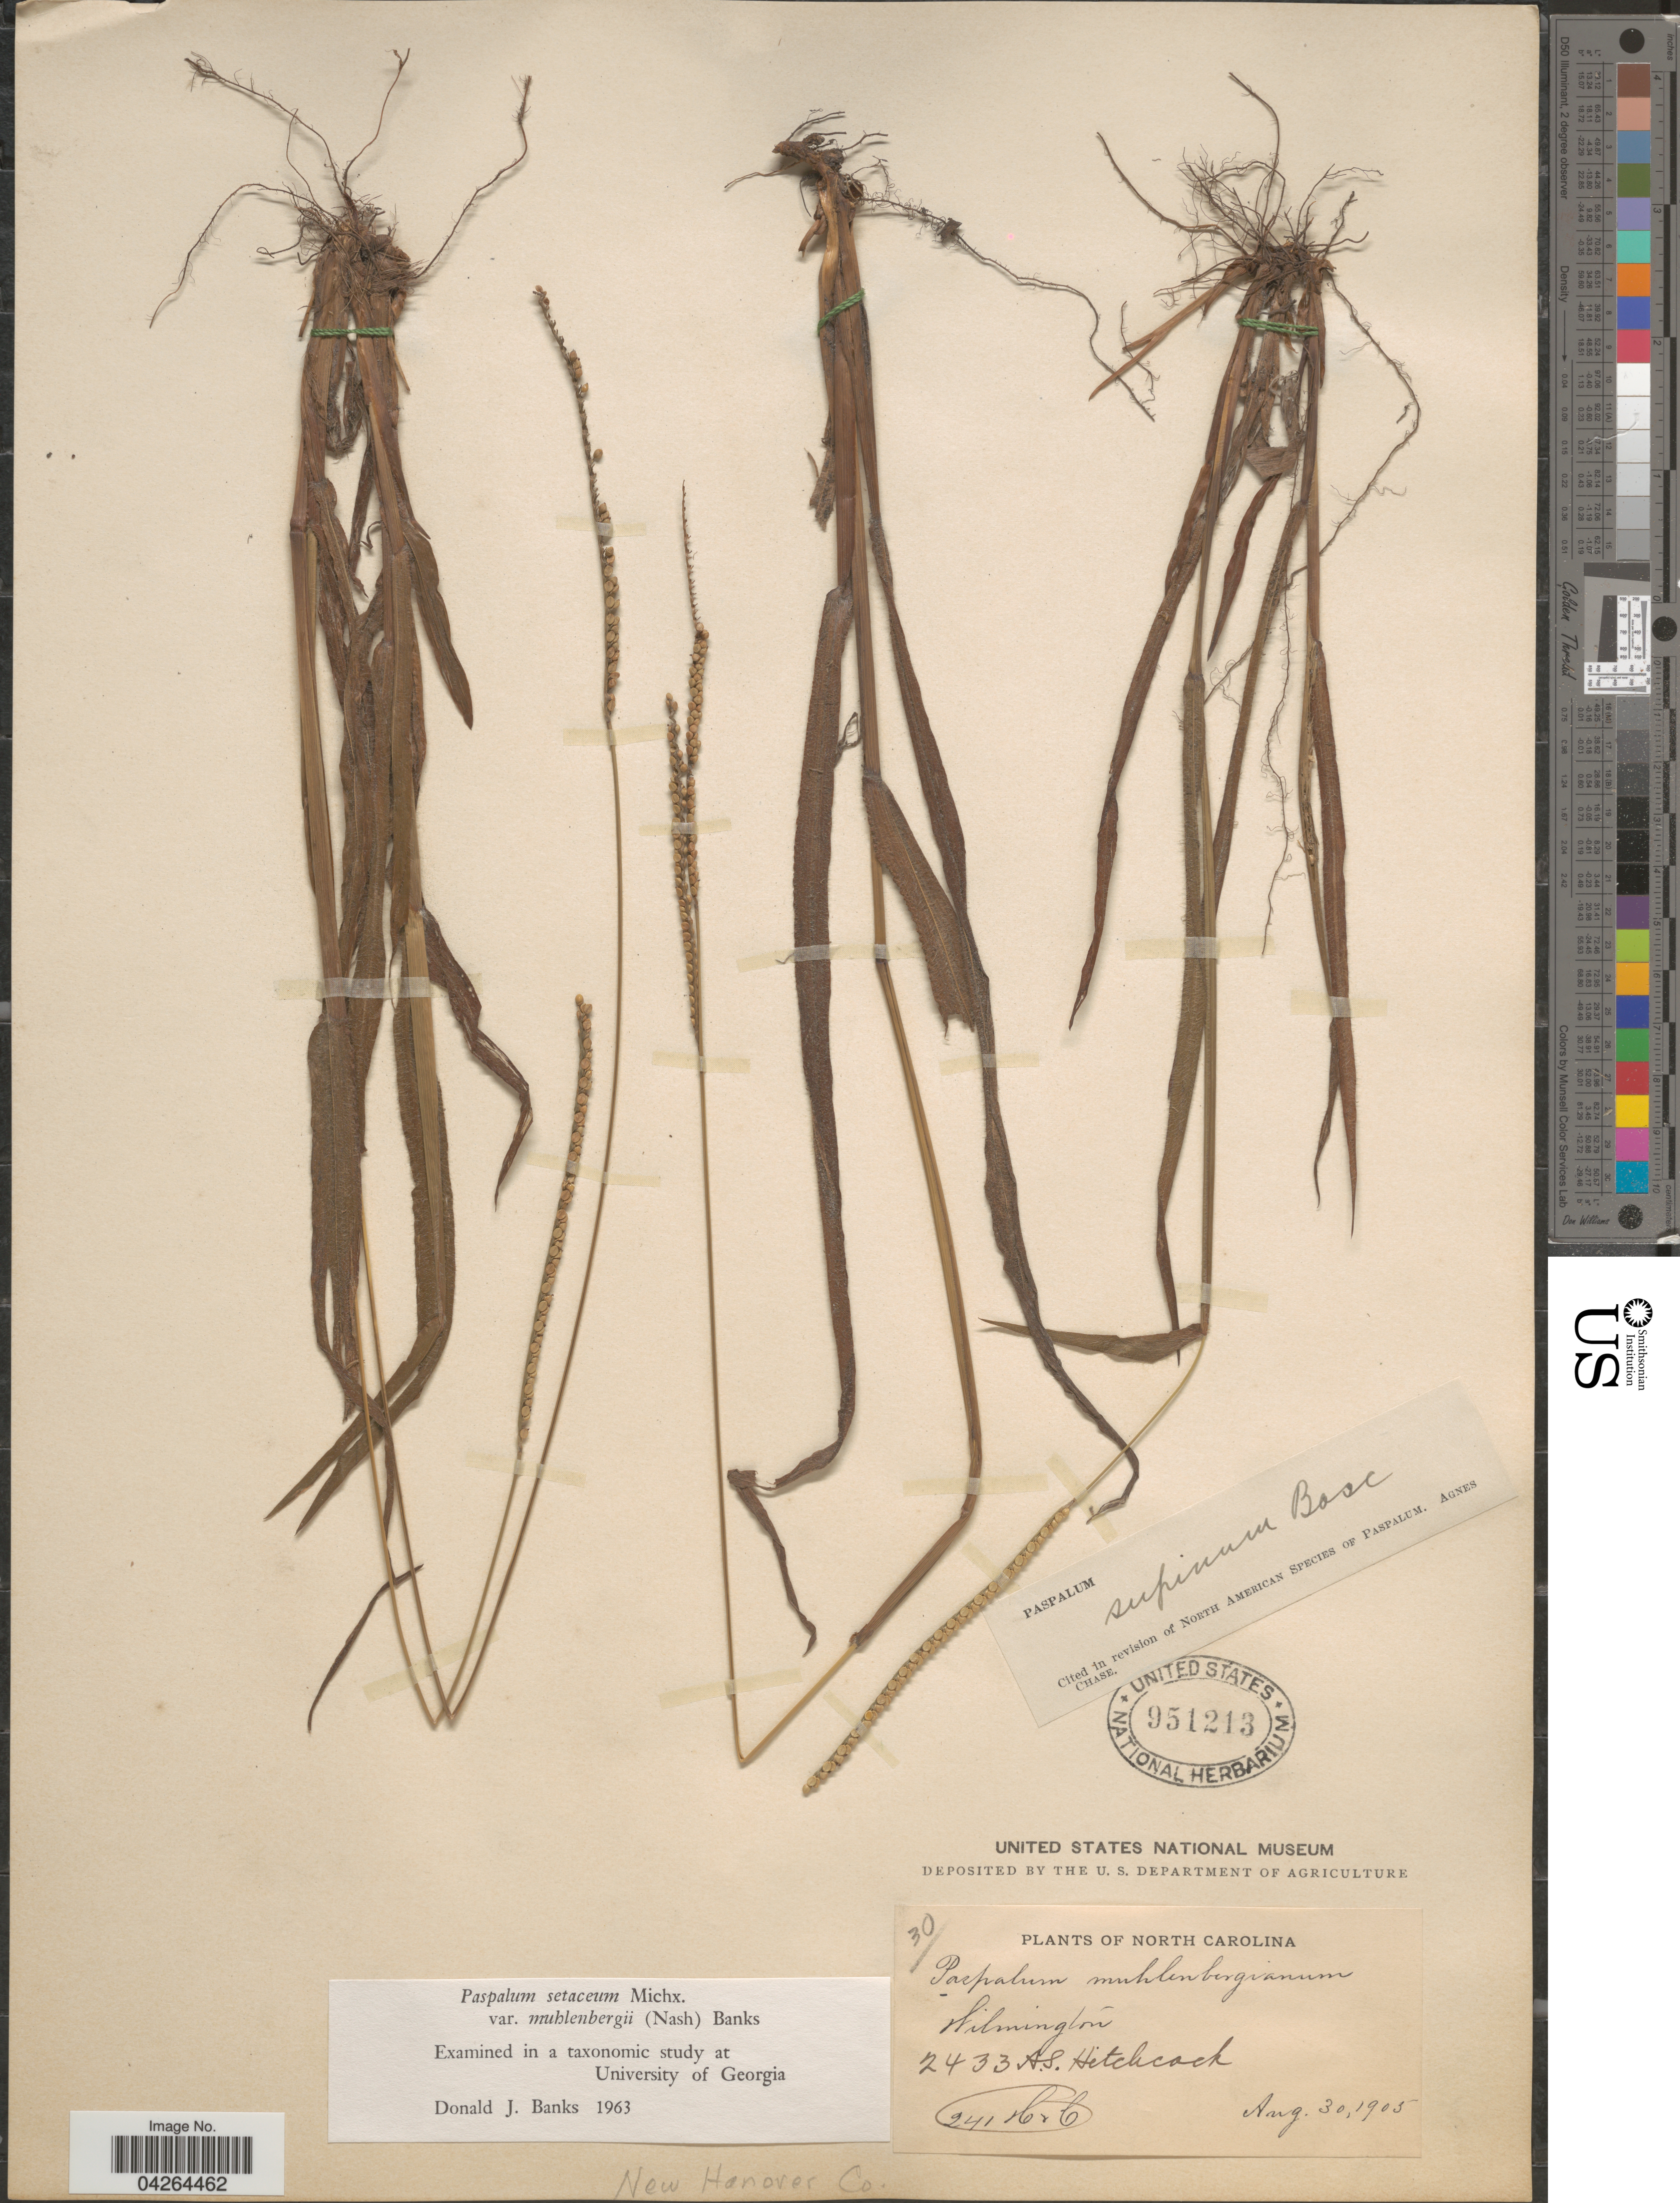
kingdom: Plantae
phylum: Tracheophyta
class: Liliopsida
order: Poales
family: Poaceae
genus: Paspalum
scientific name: Paspalum setaceum var. muhlenbergii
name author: (Nash) D.J. Banks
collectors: A. S. Hitchcock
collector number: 2433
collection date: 1905-08-30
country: United States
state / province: North Carolina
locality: Wilmington. New Hanover Co.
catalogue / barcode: US 951213